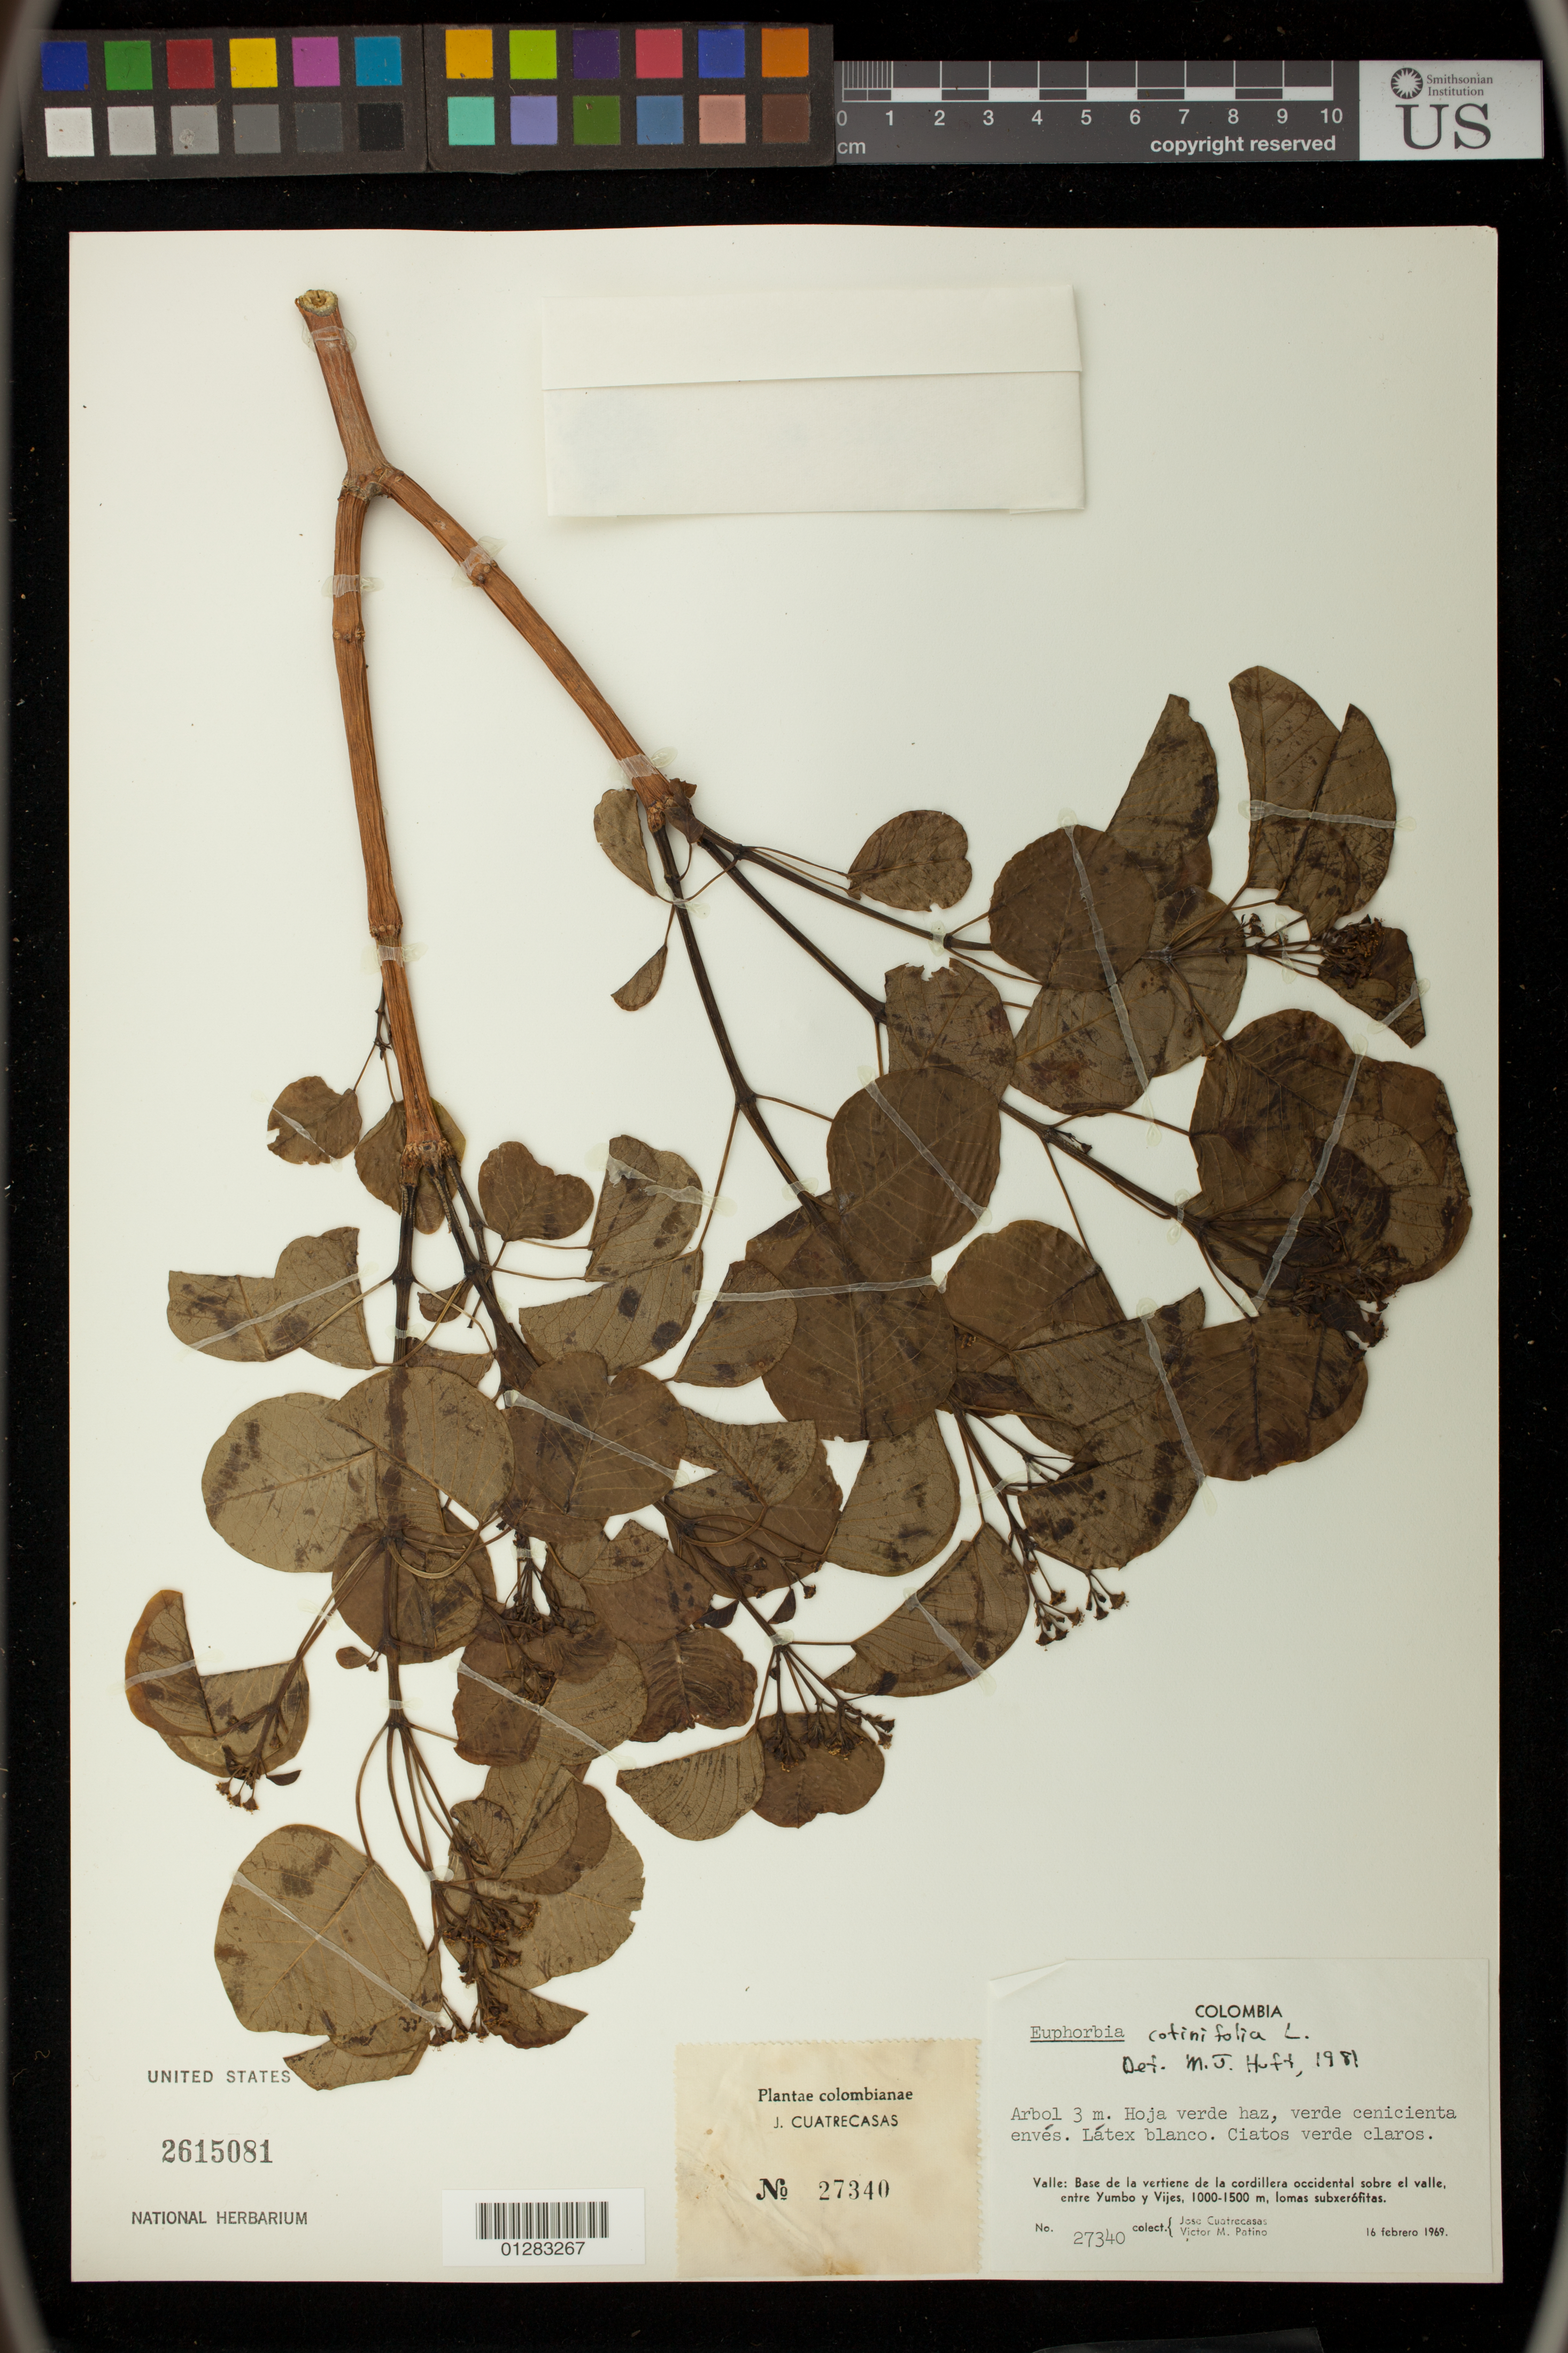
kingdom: Plantae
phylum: Tracheophyta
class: Magnoliopsida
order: Malpighiales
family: Euphorbiaceae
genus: Euphorbia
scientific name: Euphorbia cotinifolia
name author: L.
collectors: J. Cuatrecasas & V. Patino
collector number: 27340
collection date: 1969-02-16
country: Colombia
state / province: Valle del Cauca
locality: Valle: Base del la vertiene de la cordillera occidental sobre el valle, entre Yumbo y Vijes, lomas subxerofitas.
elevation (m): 1000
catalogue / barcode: US 2615081